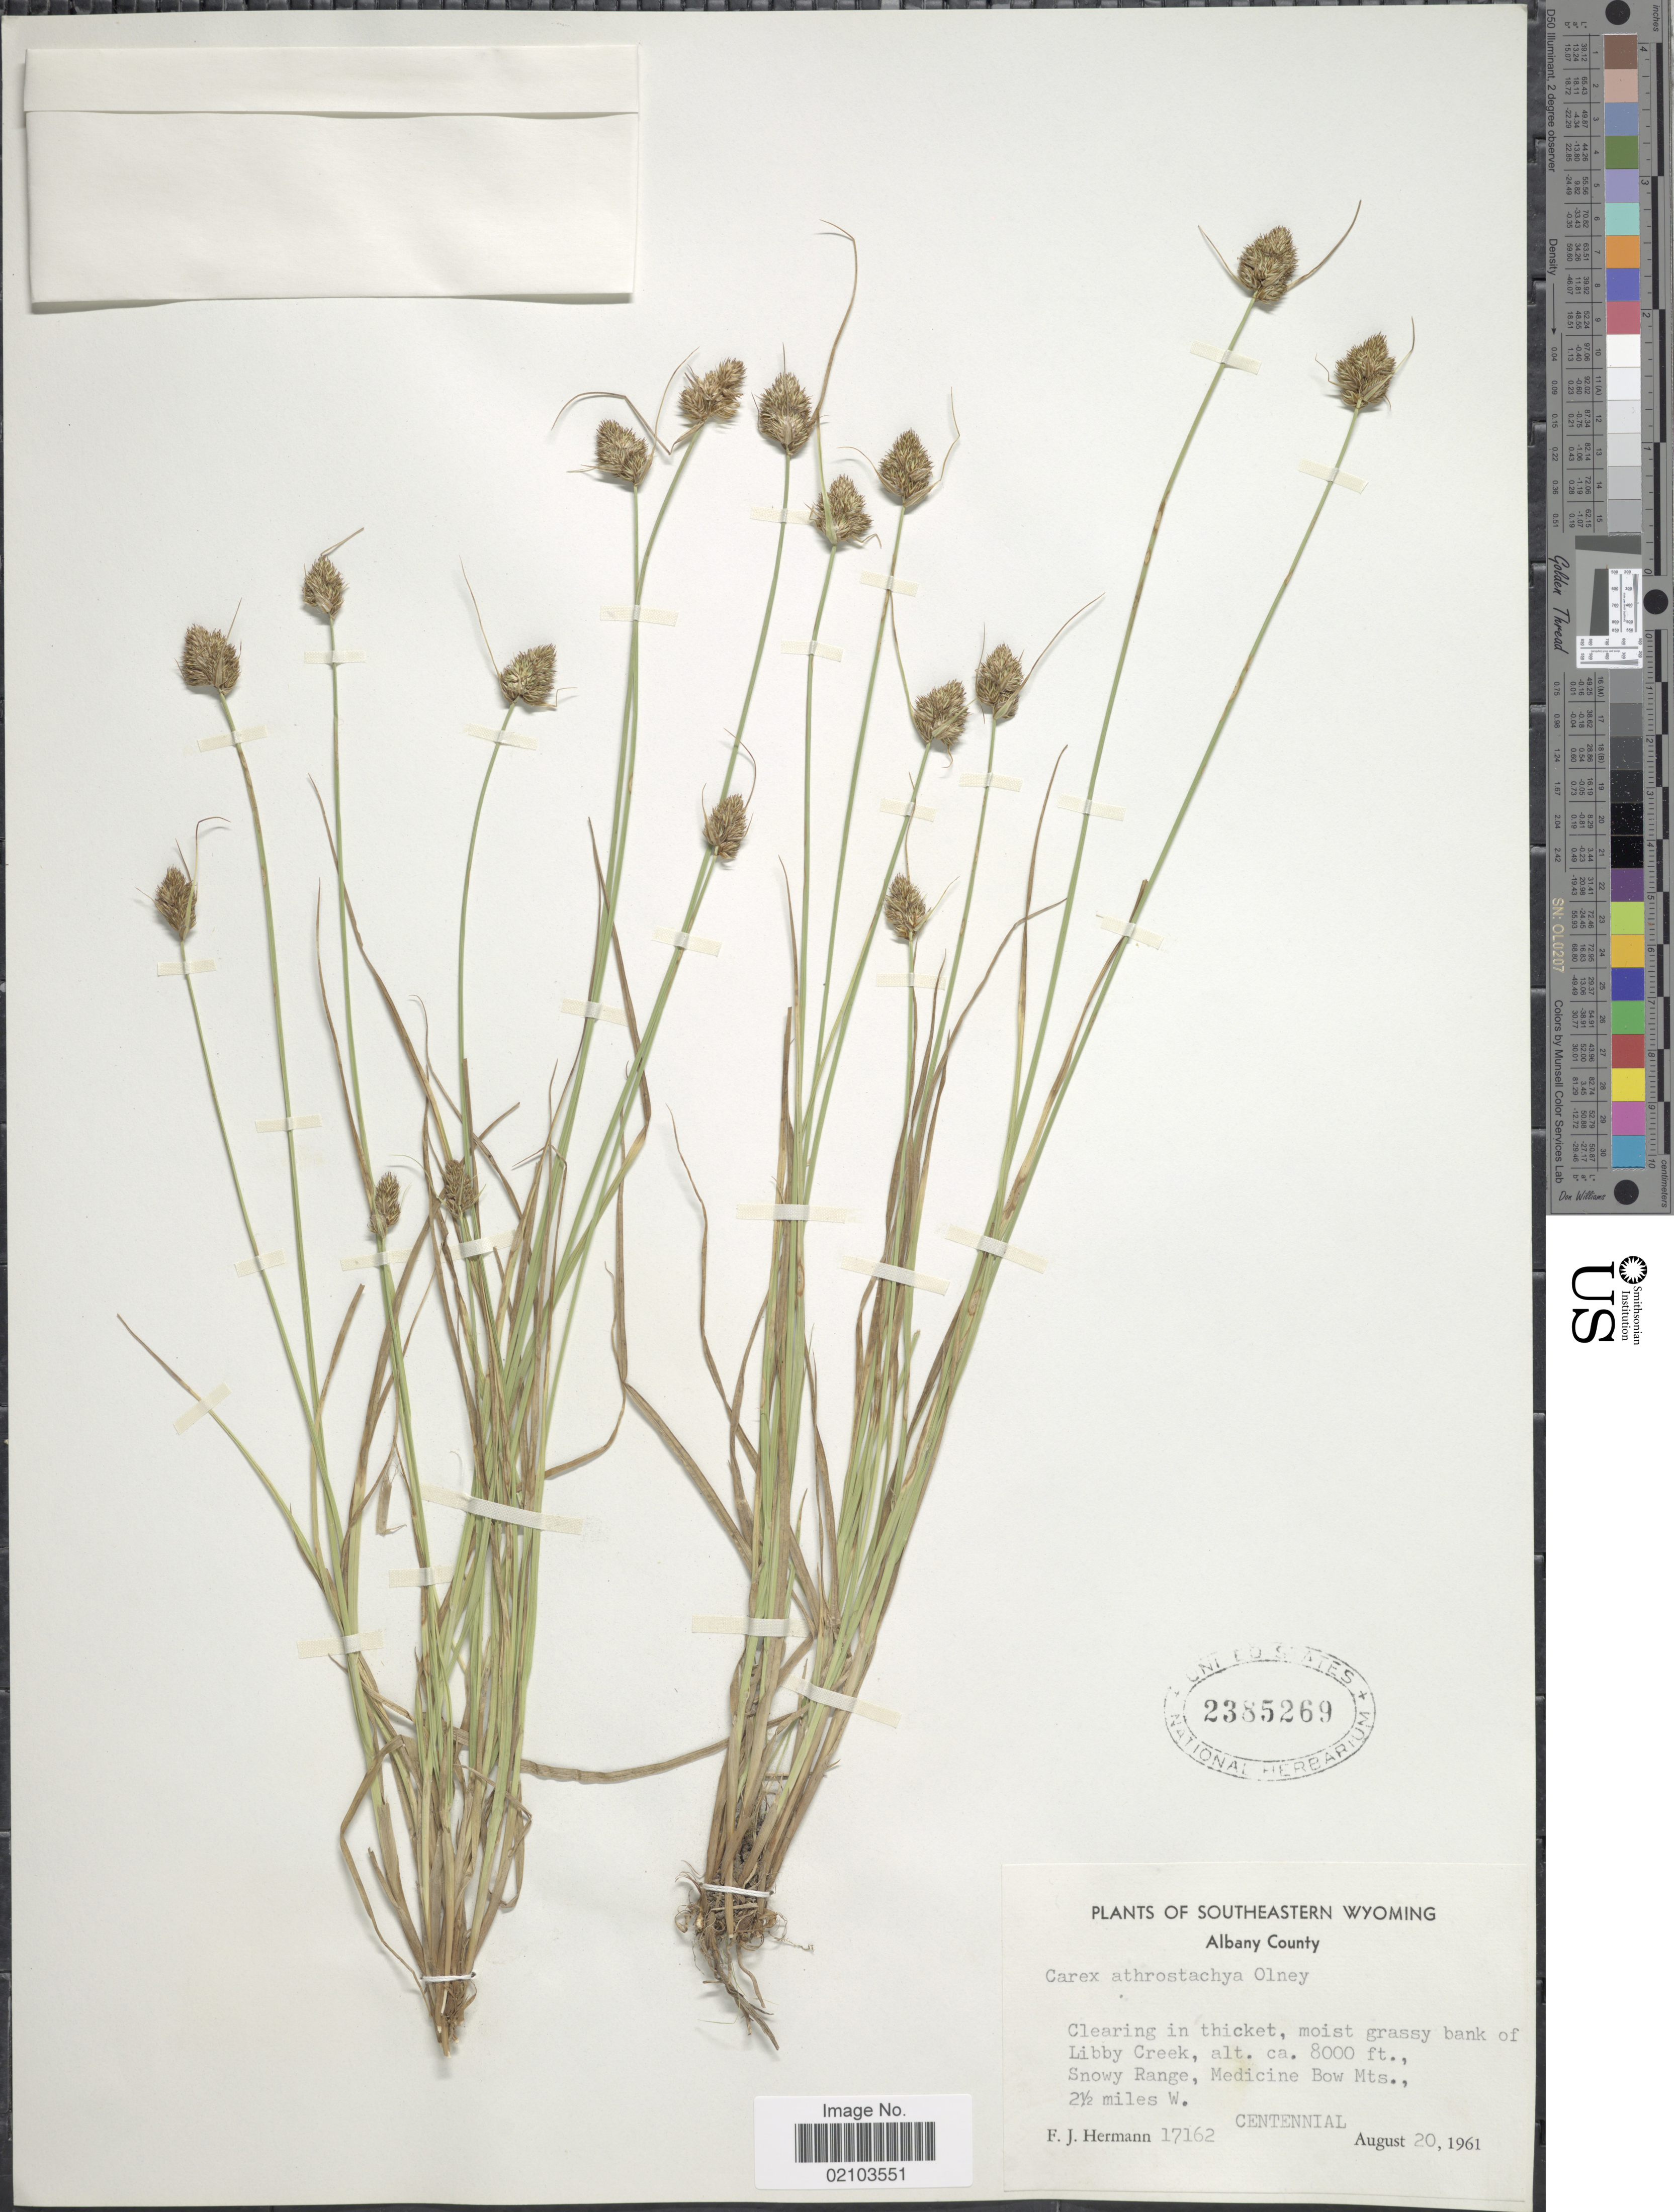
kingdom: Plantae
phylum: Tracheophyta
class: Liliopsida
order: Poales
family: Cyperaceae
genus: Carex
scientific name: Carex athrostachya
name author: Olney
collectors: F. J. Hermann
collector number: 17162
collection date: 1961-08-20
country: United States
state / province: Wyoming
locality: Southeastern Wyoming. Libby Creek, Snowy Range, Medicine Bow Mts., 2½ miles W. Centennial. Albany County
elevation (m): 2438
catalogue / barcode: US 2385269